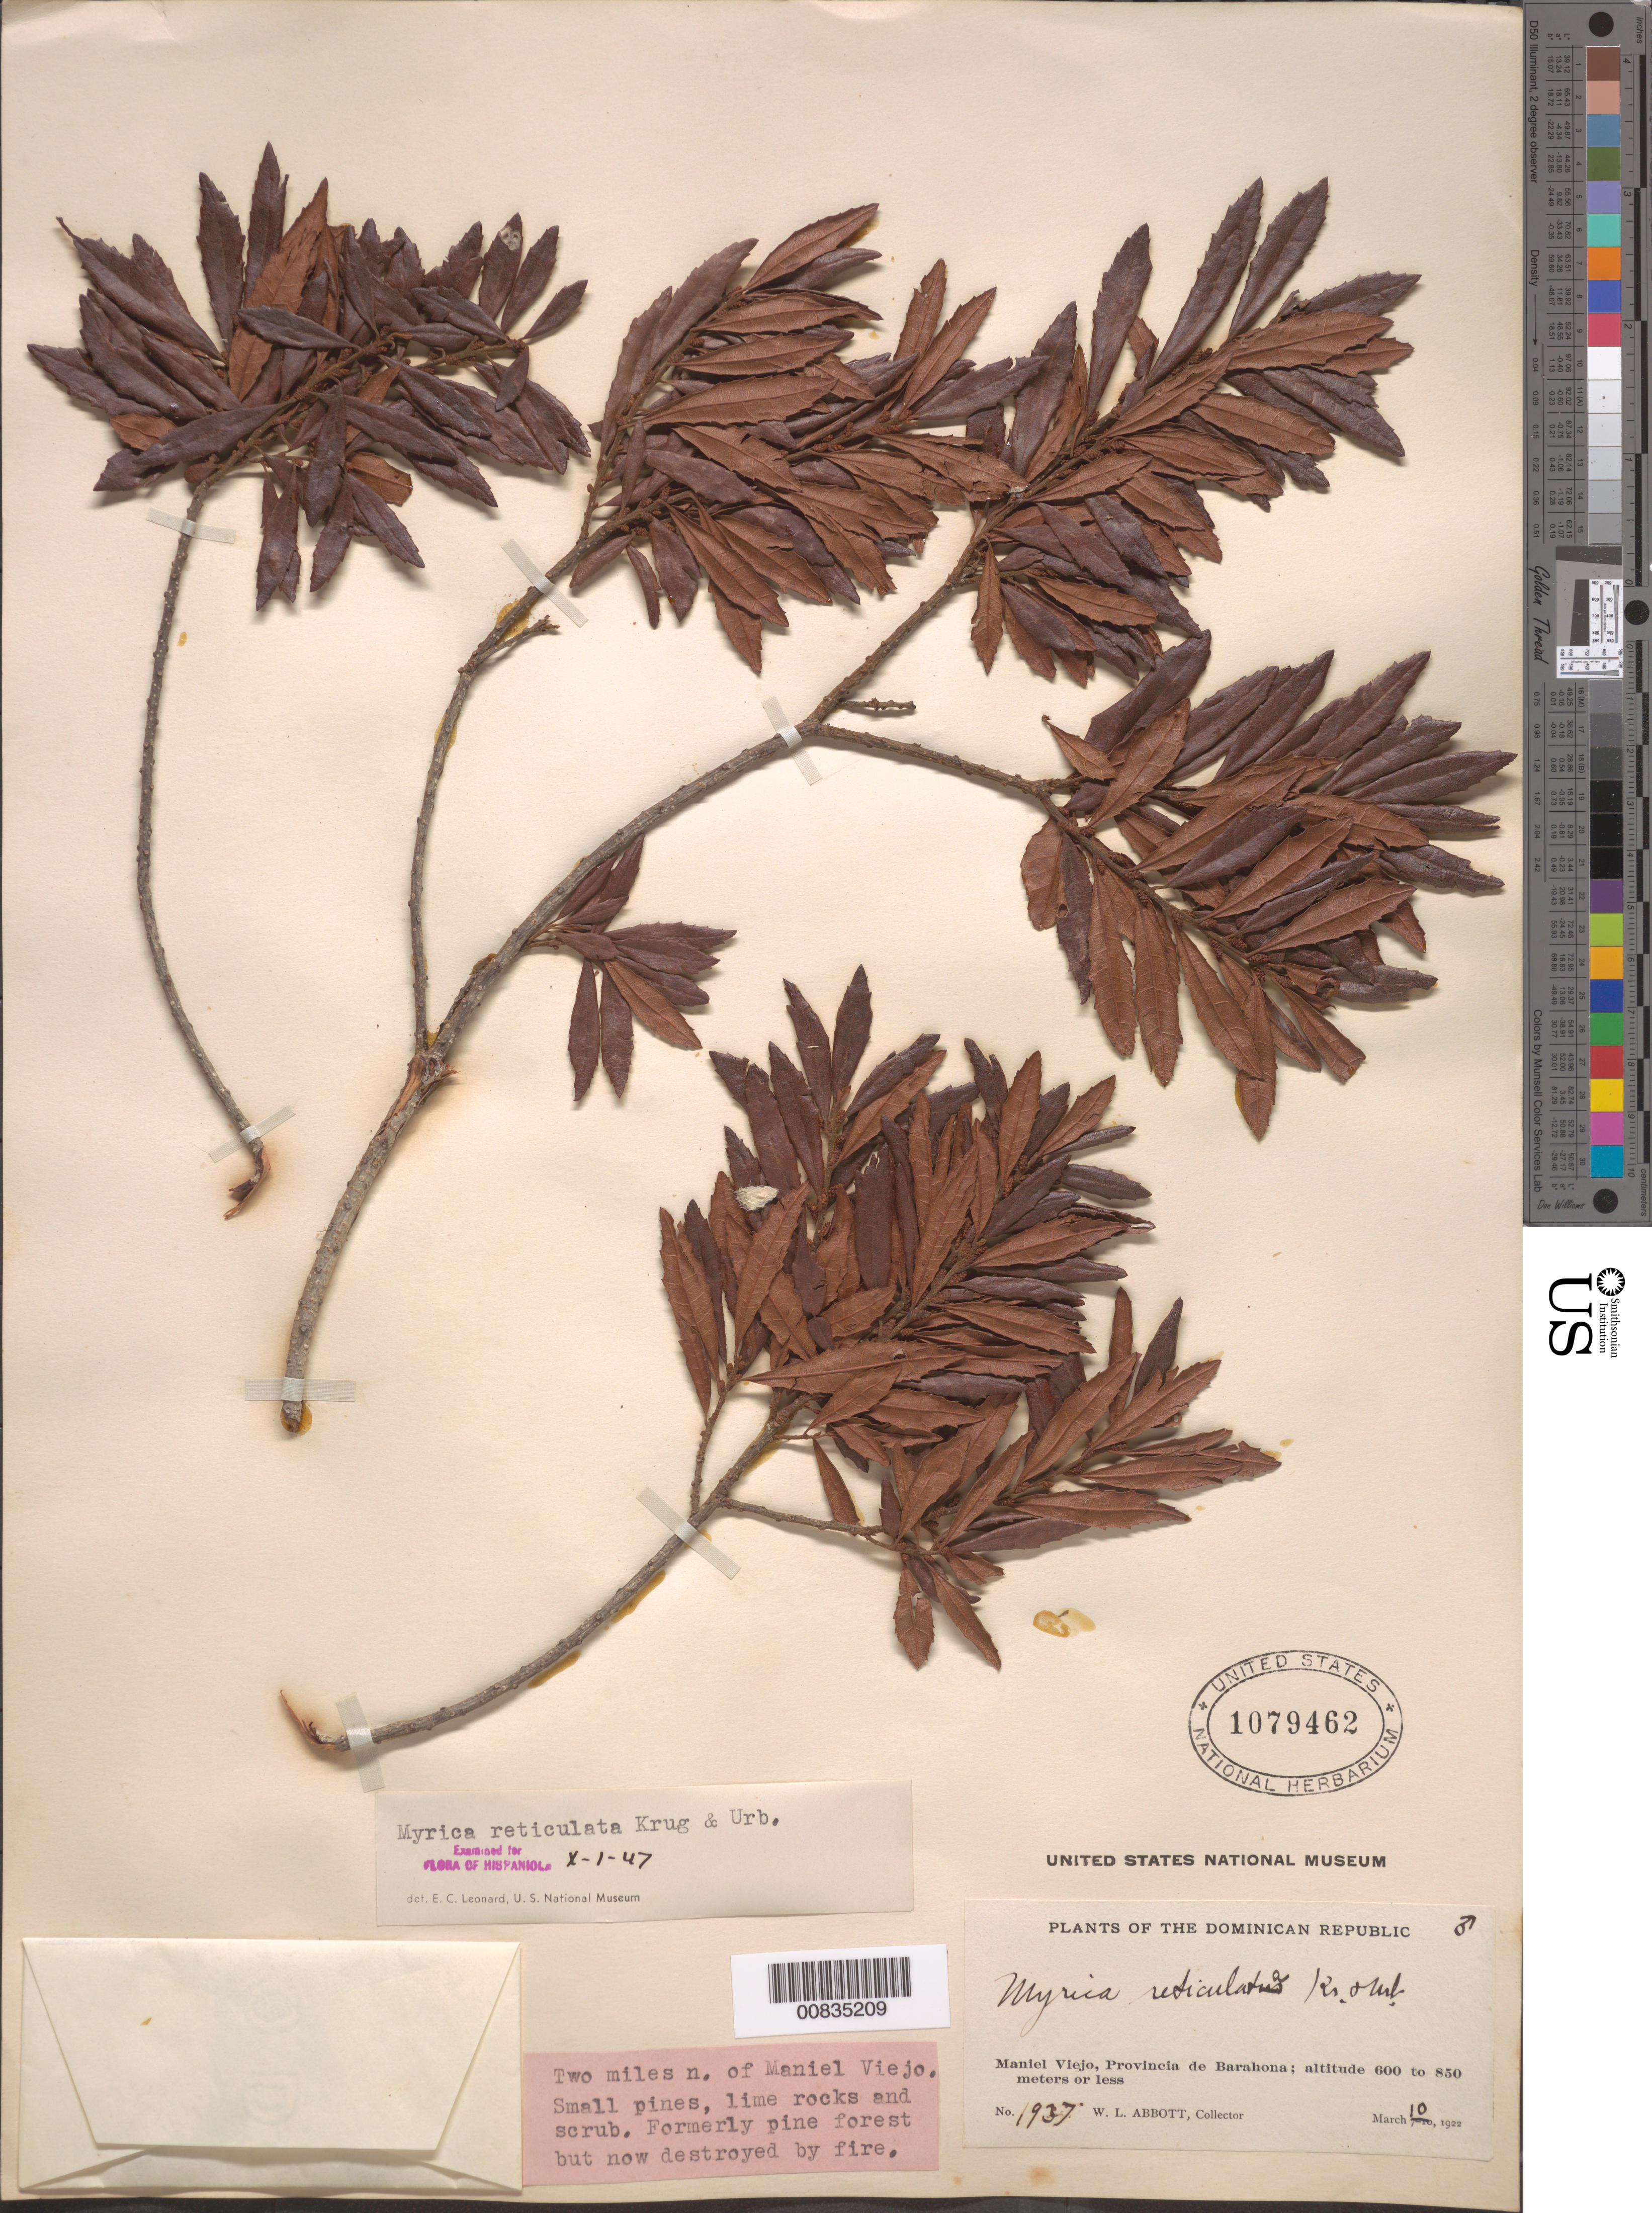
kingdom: Plantae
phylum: Tracheophyta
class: Magnoliopsida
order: Fagales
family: Myricaceae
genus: Myrica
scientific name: Myrica reticulata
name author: Krug & Urb.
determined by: Leonard, Emery C., (US)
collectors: W. L. Abbott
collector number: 1937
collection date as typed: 10 Mar 1922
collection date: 1922-03-10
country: Dominican Republic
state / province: Barahona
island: Hispaniola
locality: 2 miles N of Maniel Viejo.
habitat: Small pines, lime rocks and scrub. Formely pine forest but now destroyed by fire.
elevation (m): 600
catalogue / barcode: US 1079462